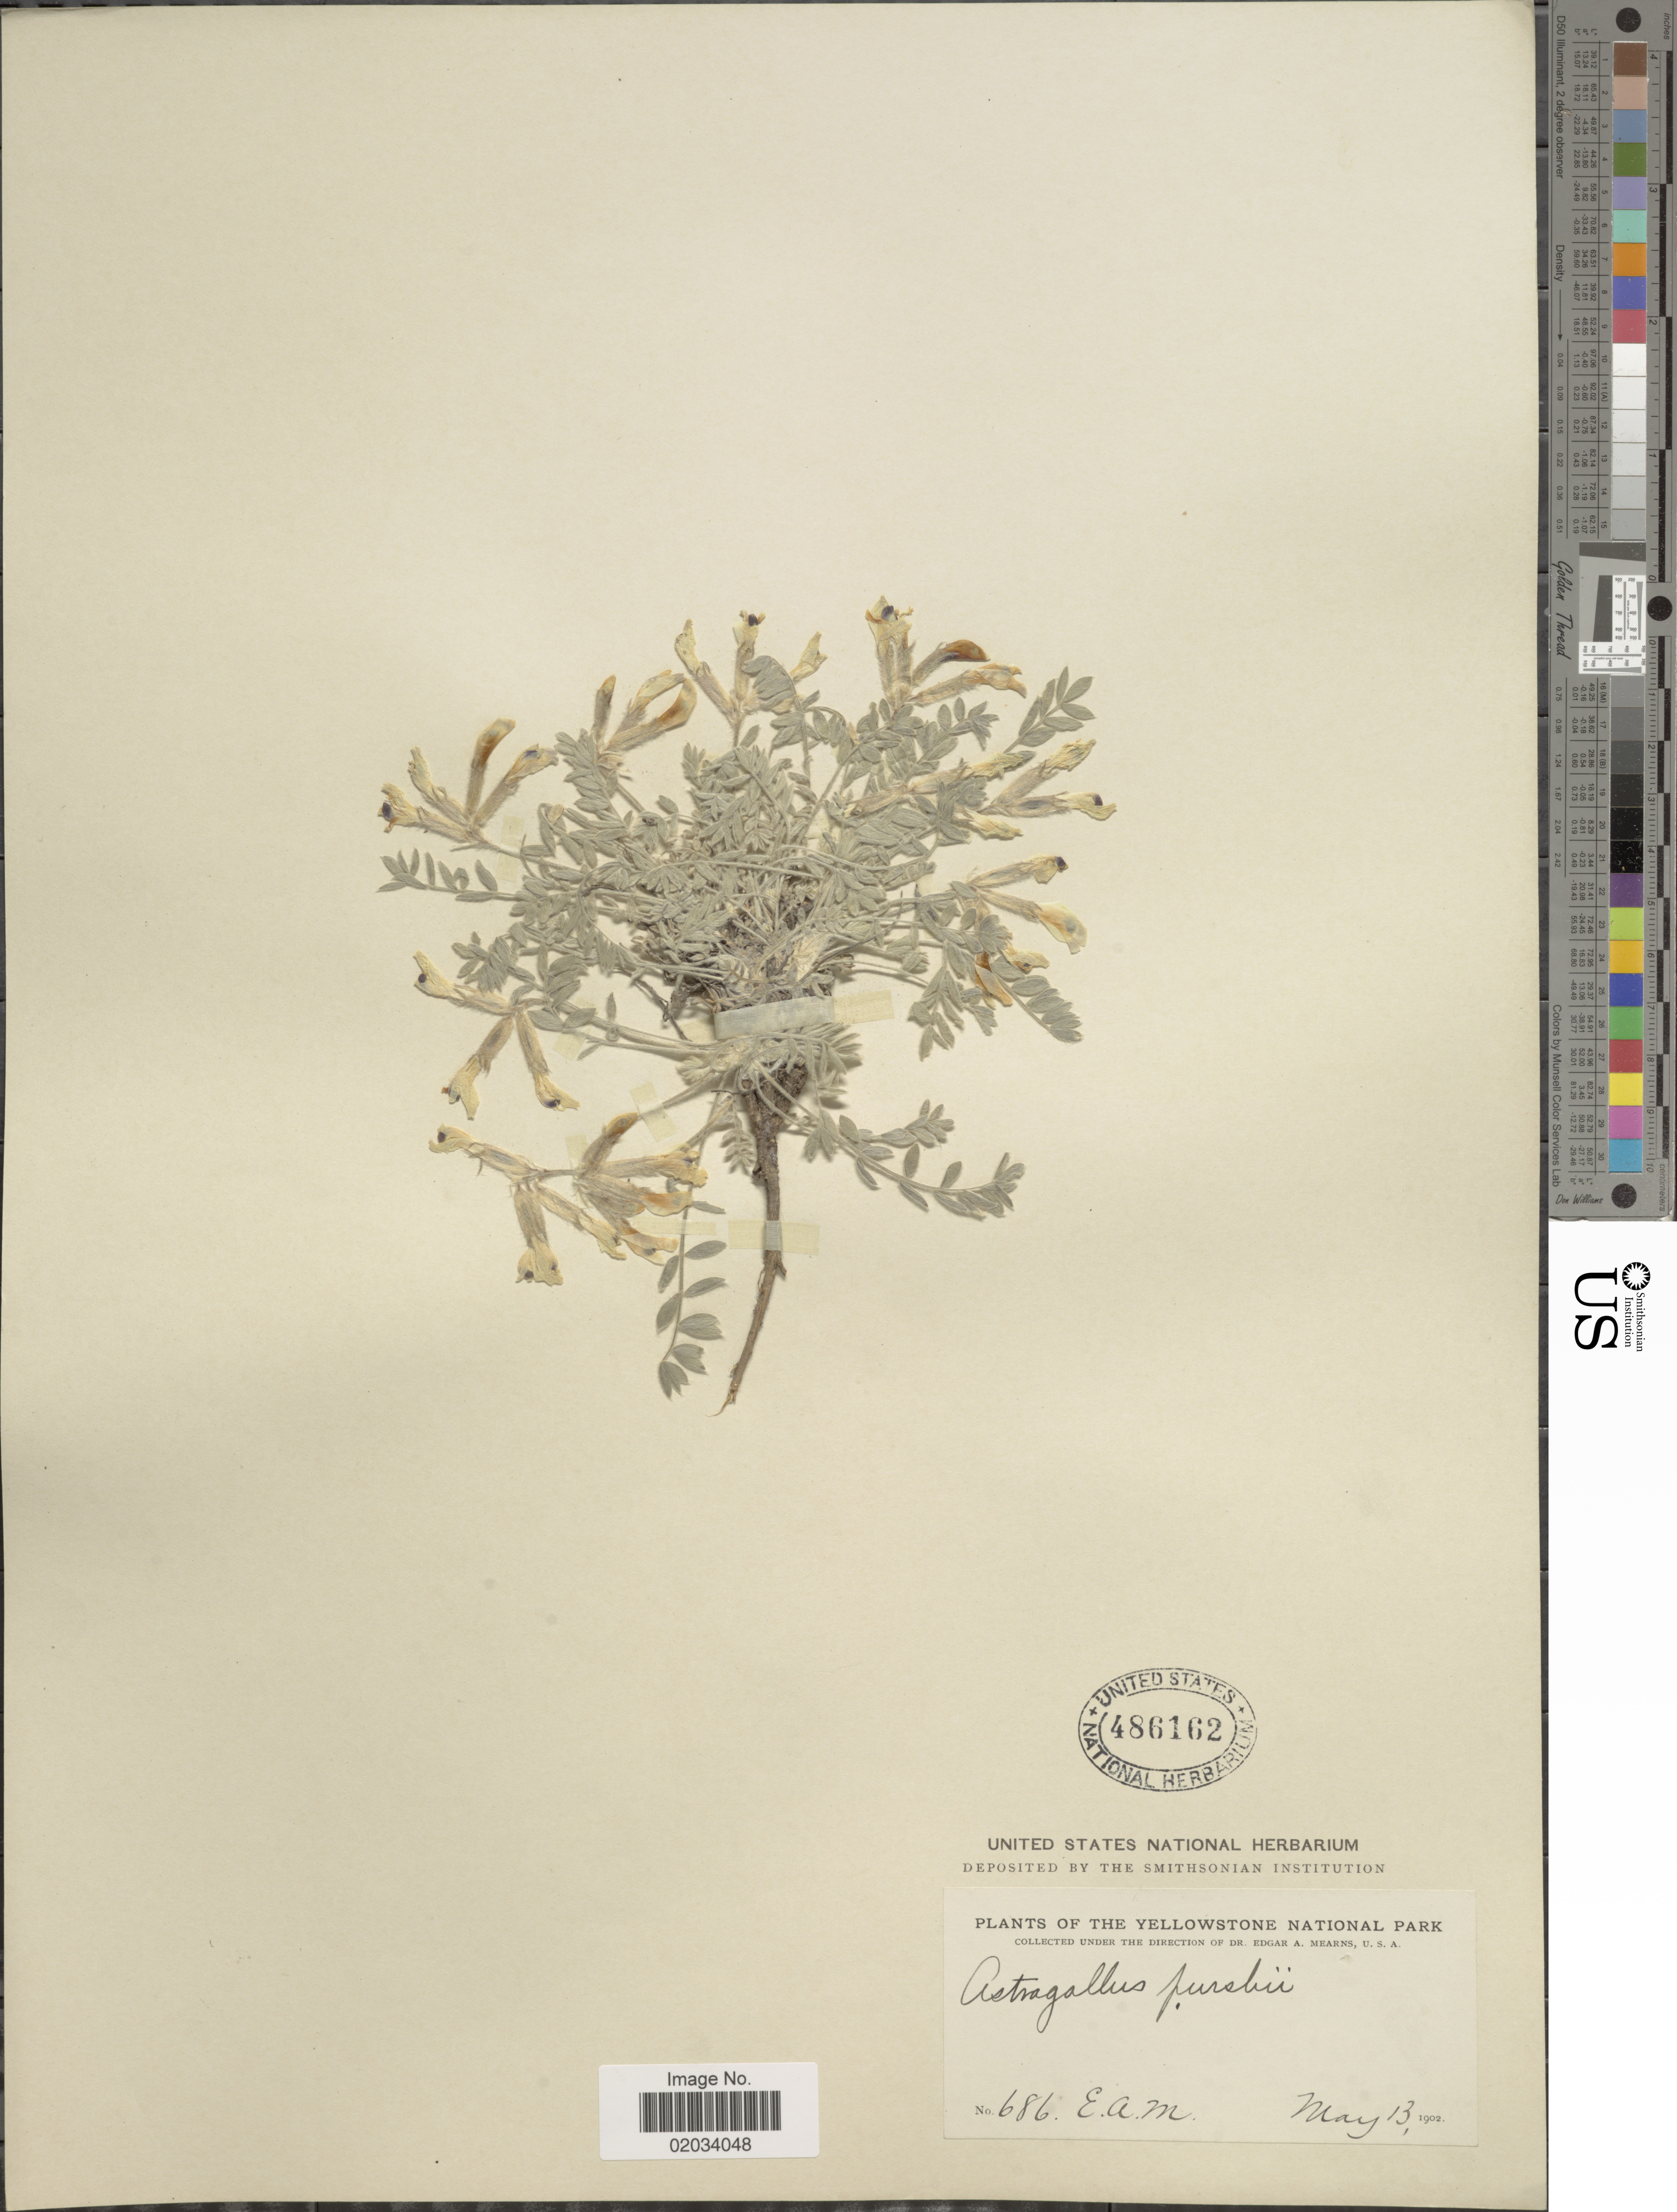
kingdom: Plantae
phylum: Tracheophyta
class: Magnoliopsida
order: Fabales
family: Fabaceae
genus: Astragalus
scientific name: Astragalus purshii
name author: Douglas ex Hook.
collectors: E. A. Mearns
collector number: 686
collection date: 1902-05-13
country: United States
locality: Yellowstone National Park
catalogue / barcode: US 486162